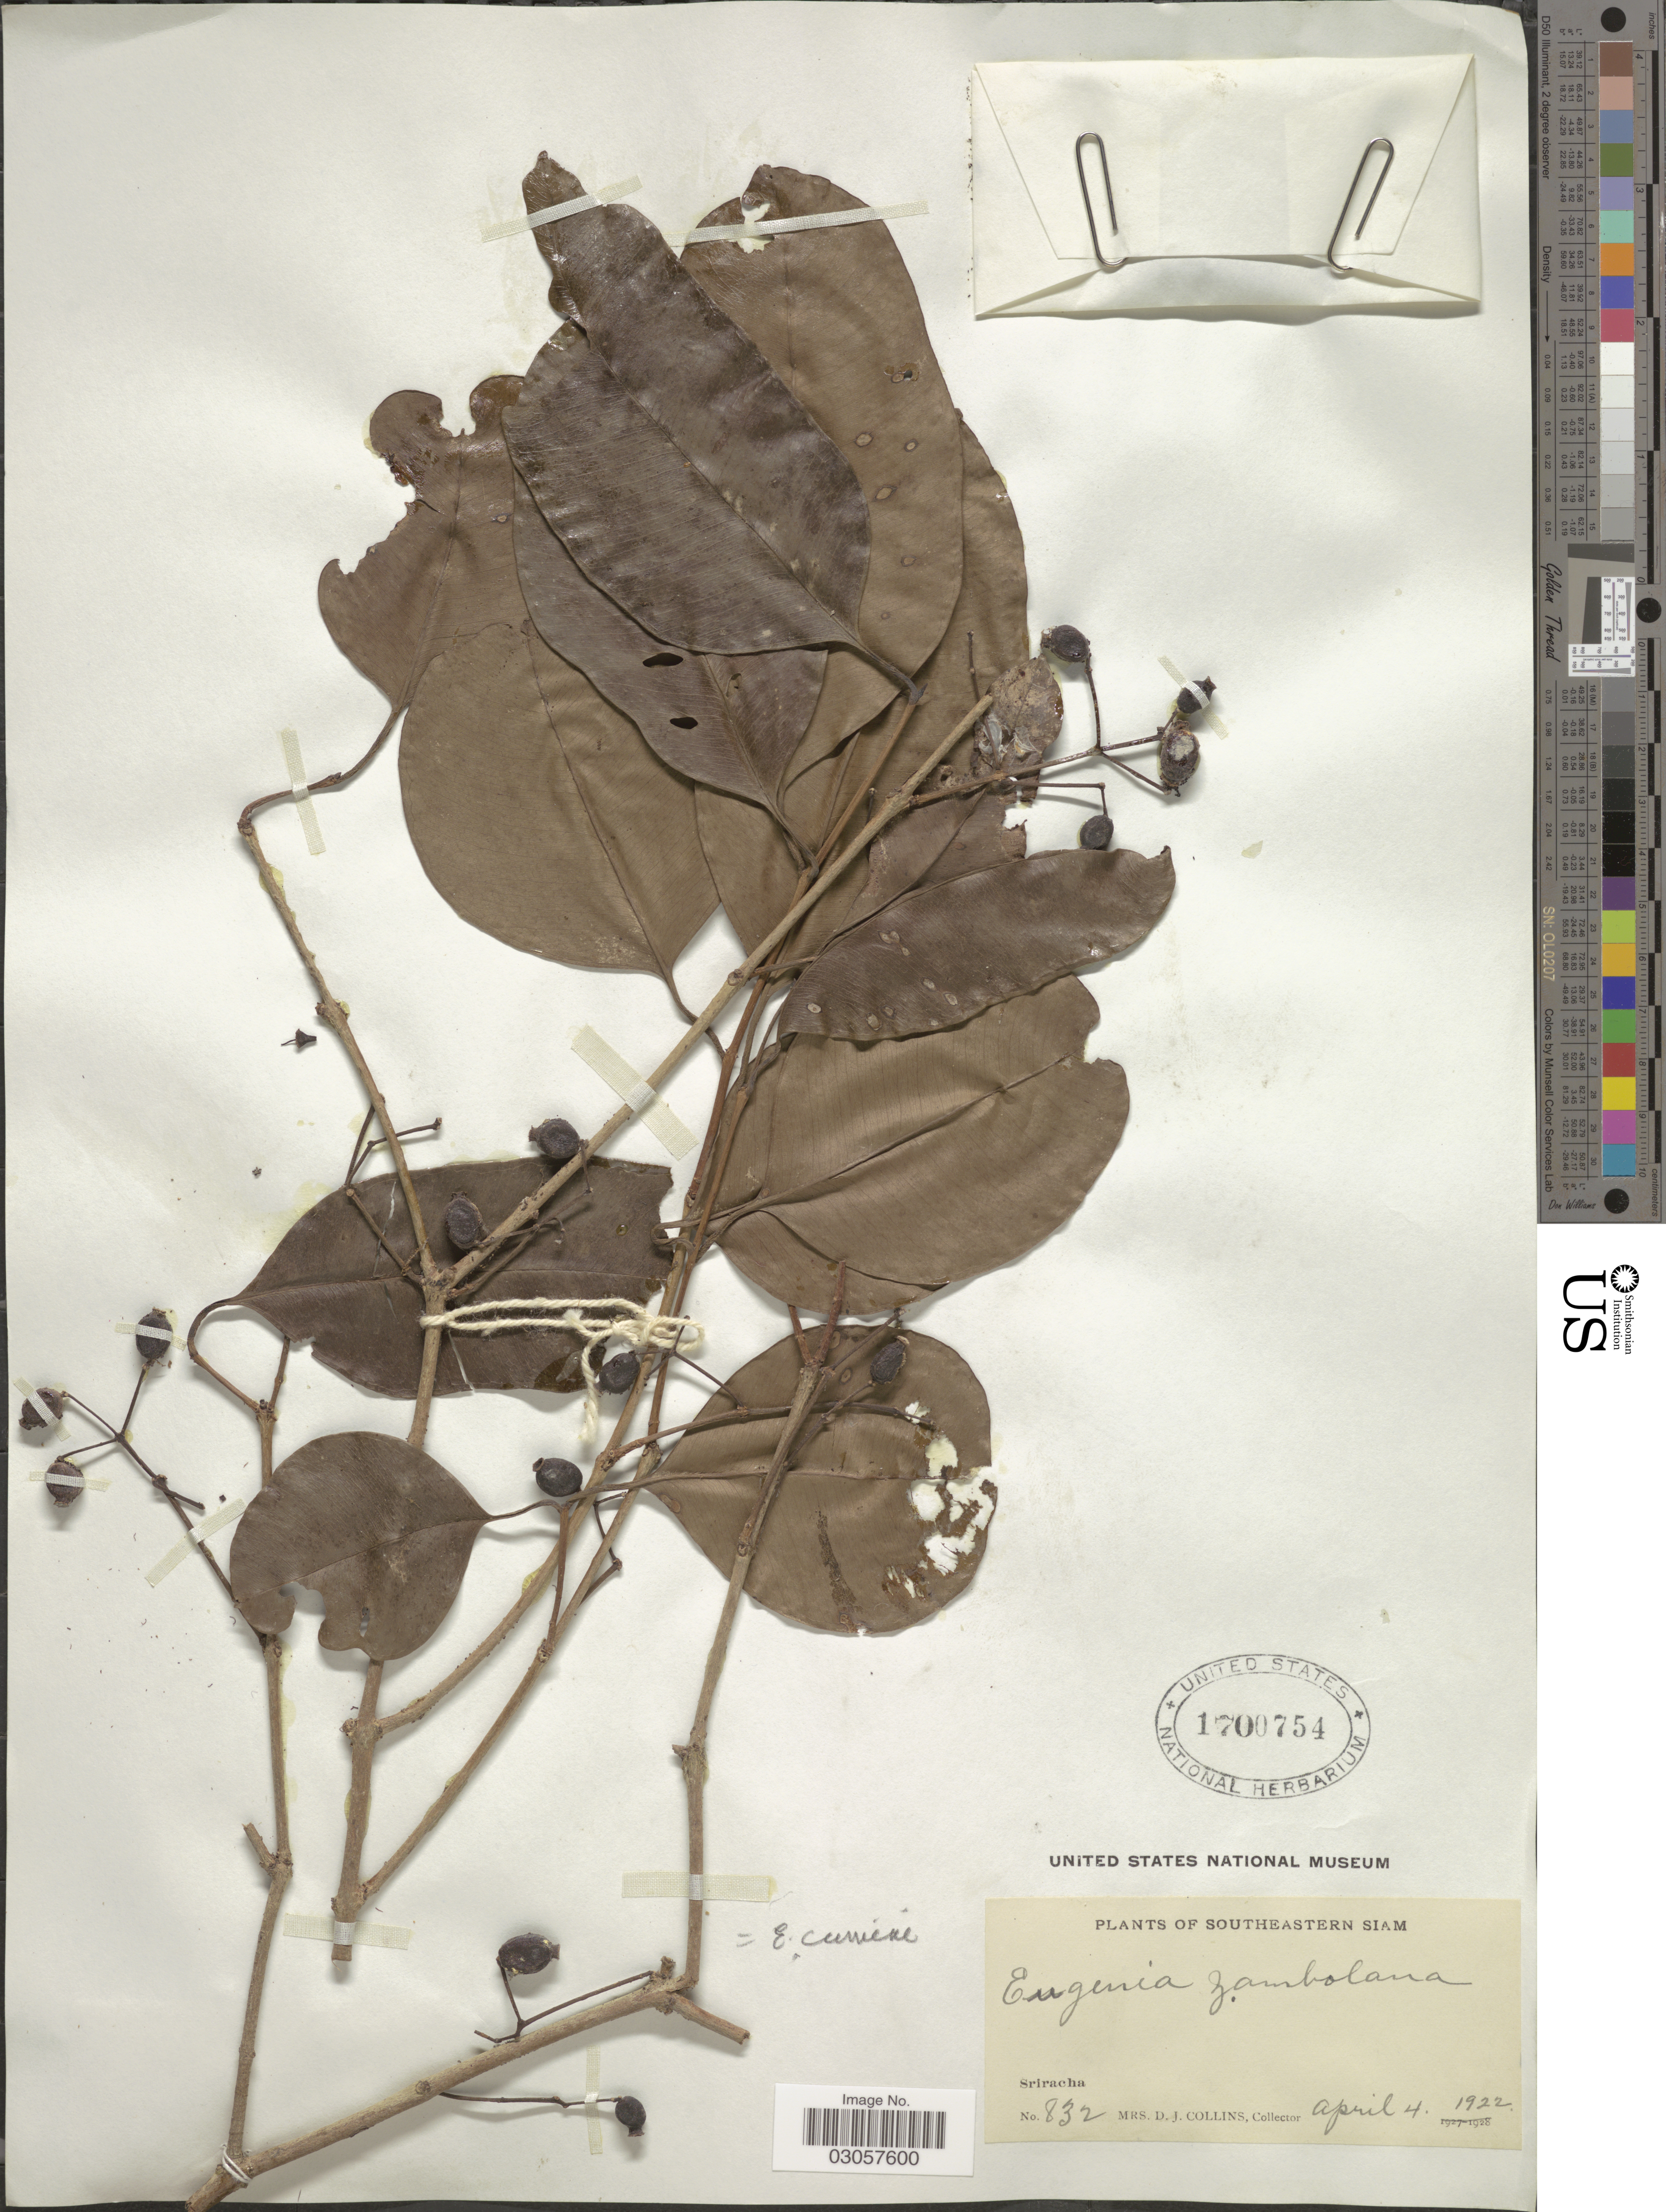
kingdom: Plantae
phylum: Tracheophyta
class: Magnoliopsida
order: Myrtales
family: Myrtaceae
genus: Syzygium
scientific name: Syzygium cumini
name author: (L.) Skeels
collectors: Mrs. D. J. Collins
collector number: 832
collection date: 1922-04-04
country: Thailand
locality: Southeastern Siam. Sriracha.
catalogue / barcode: US 1700754